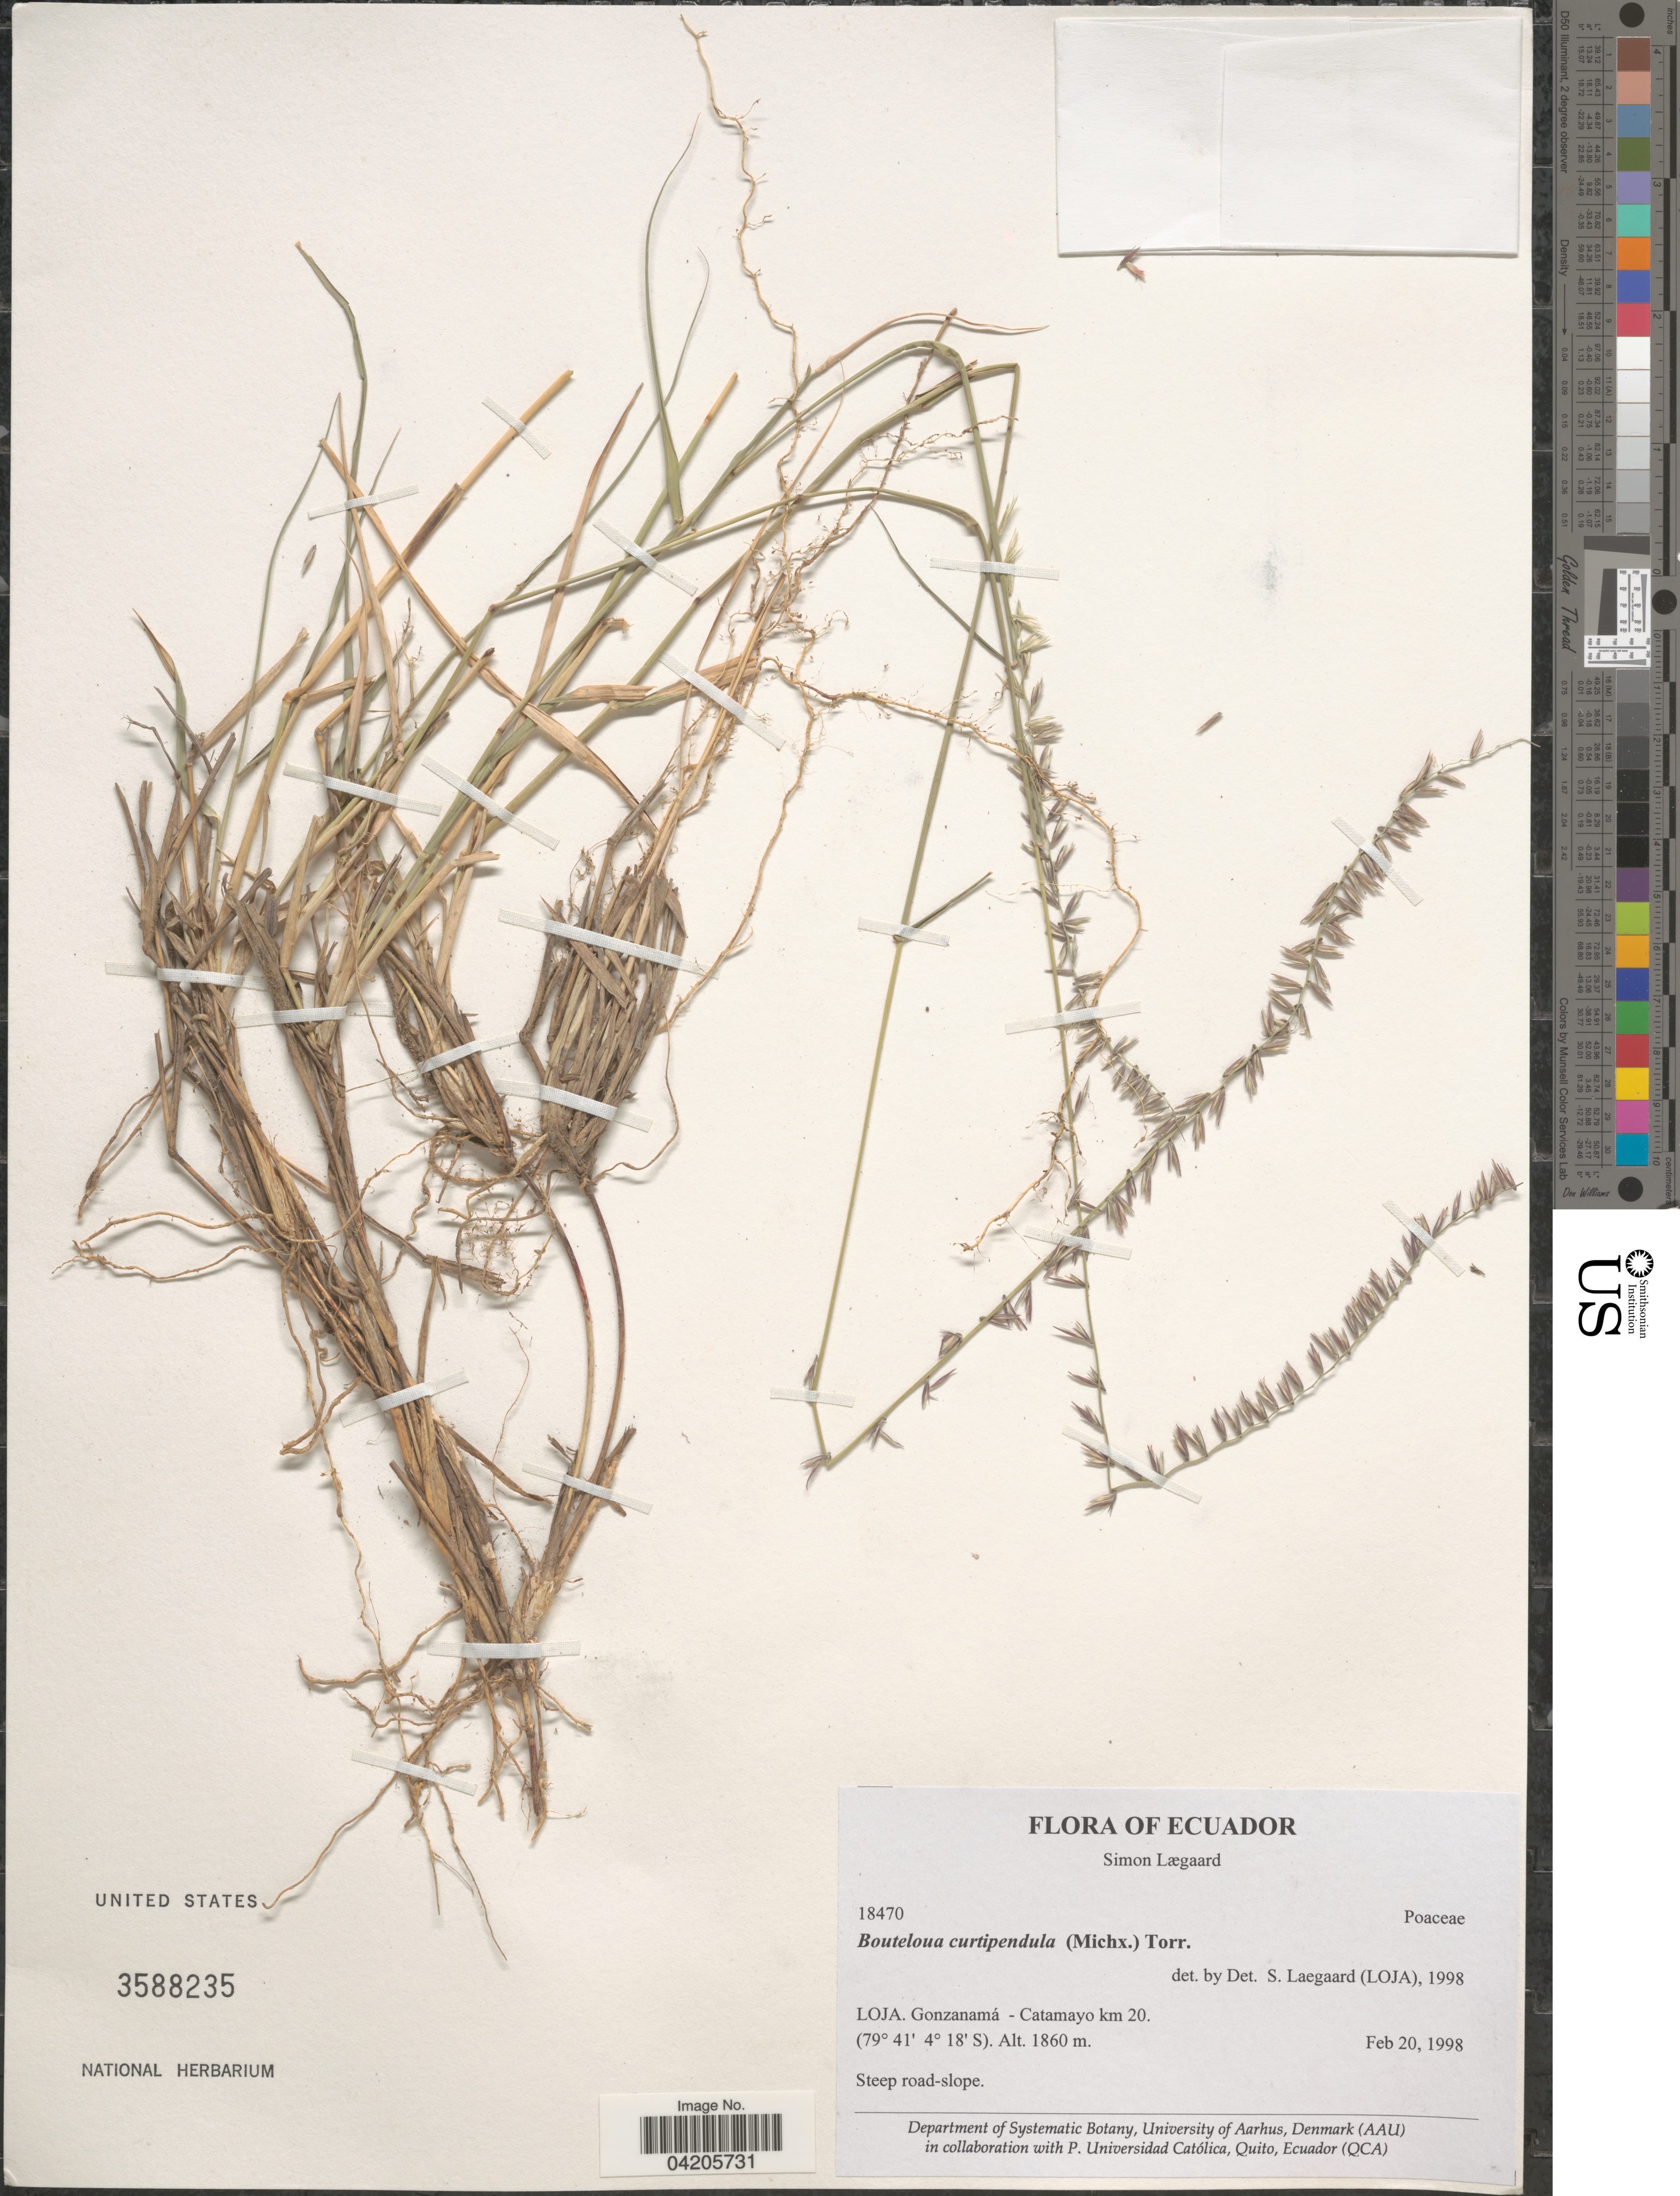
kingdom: Plantae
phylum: Tracheophyta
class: Liliopsida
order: Poales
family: Poaceae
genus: Bouteloua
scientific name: Bouteloua curtipendula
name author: (Michx.) Torr.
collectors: S. Lægaard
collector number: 18470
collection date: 1998-02-20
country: Ecuador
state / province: Loja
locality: Gonzanamá - Catamayo km 20.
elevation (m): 1860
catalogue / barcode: US 3588235